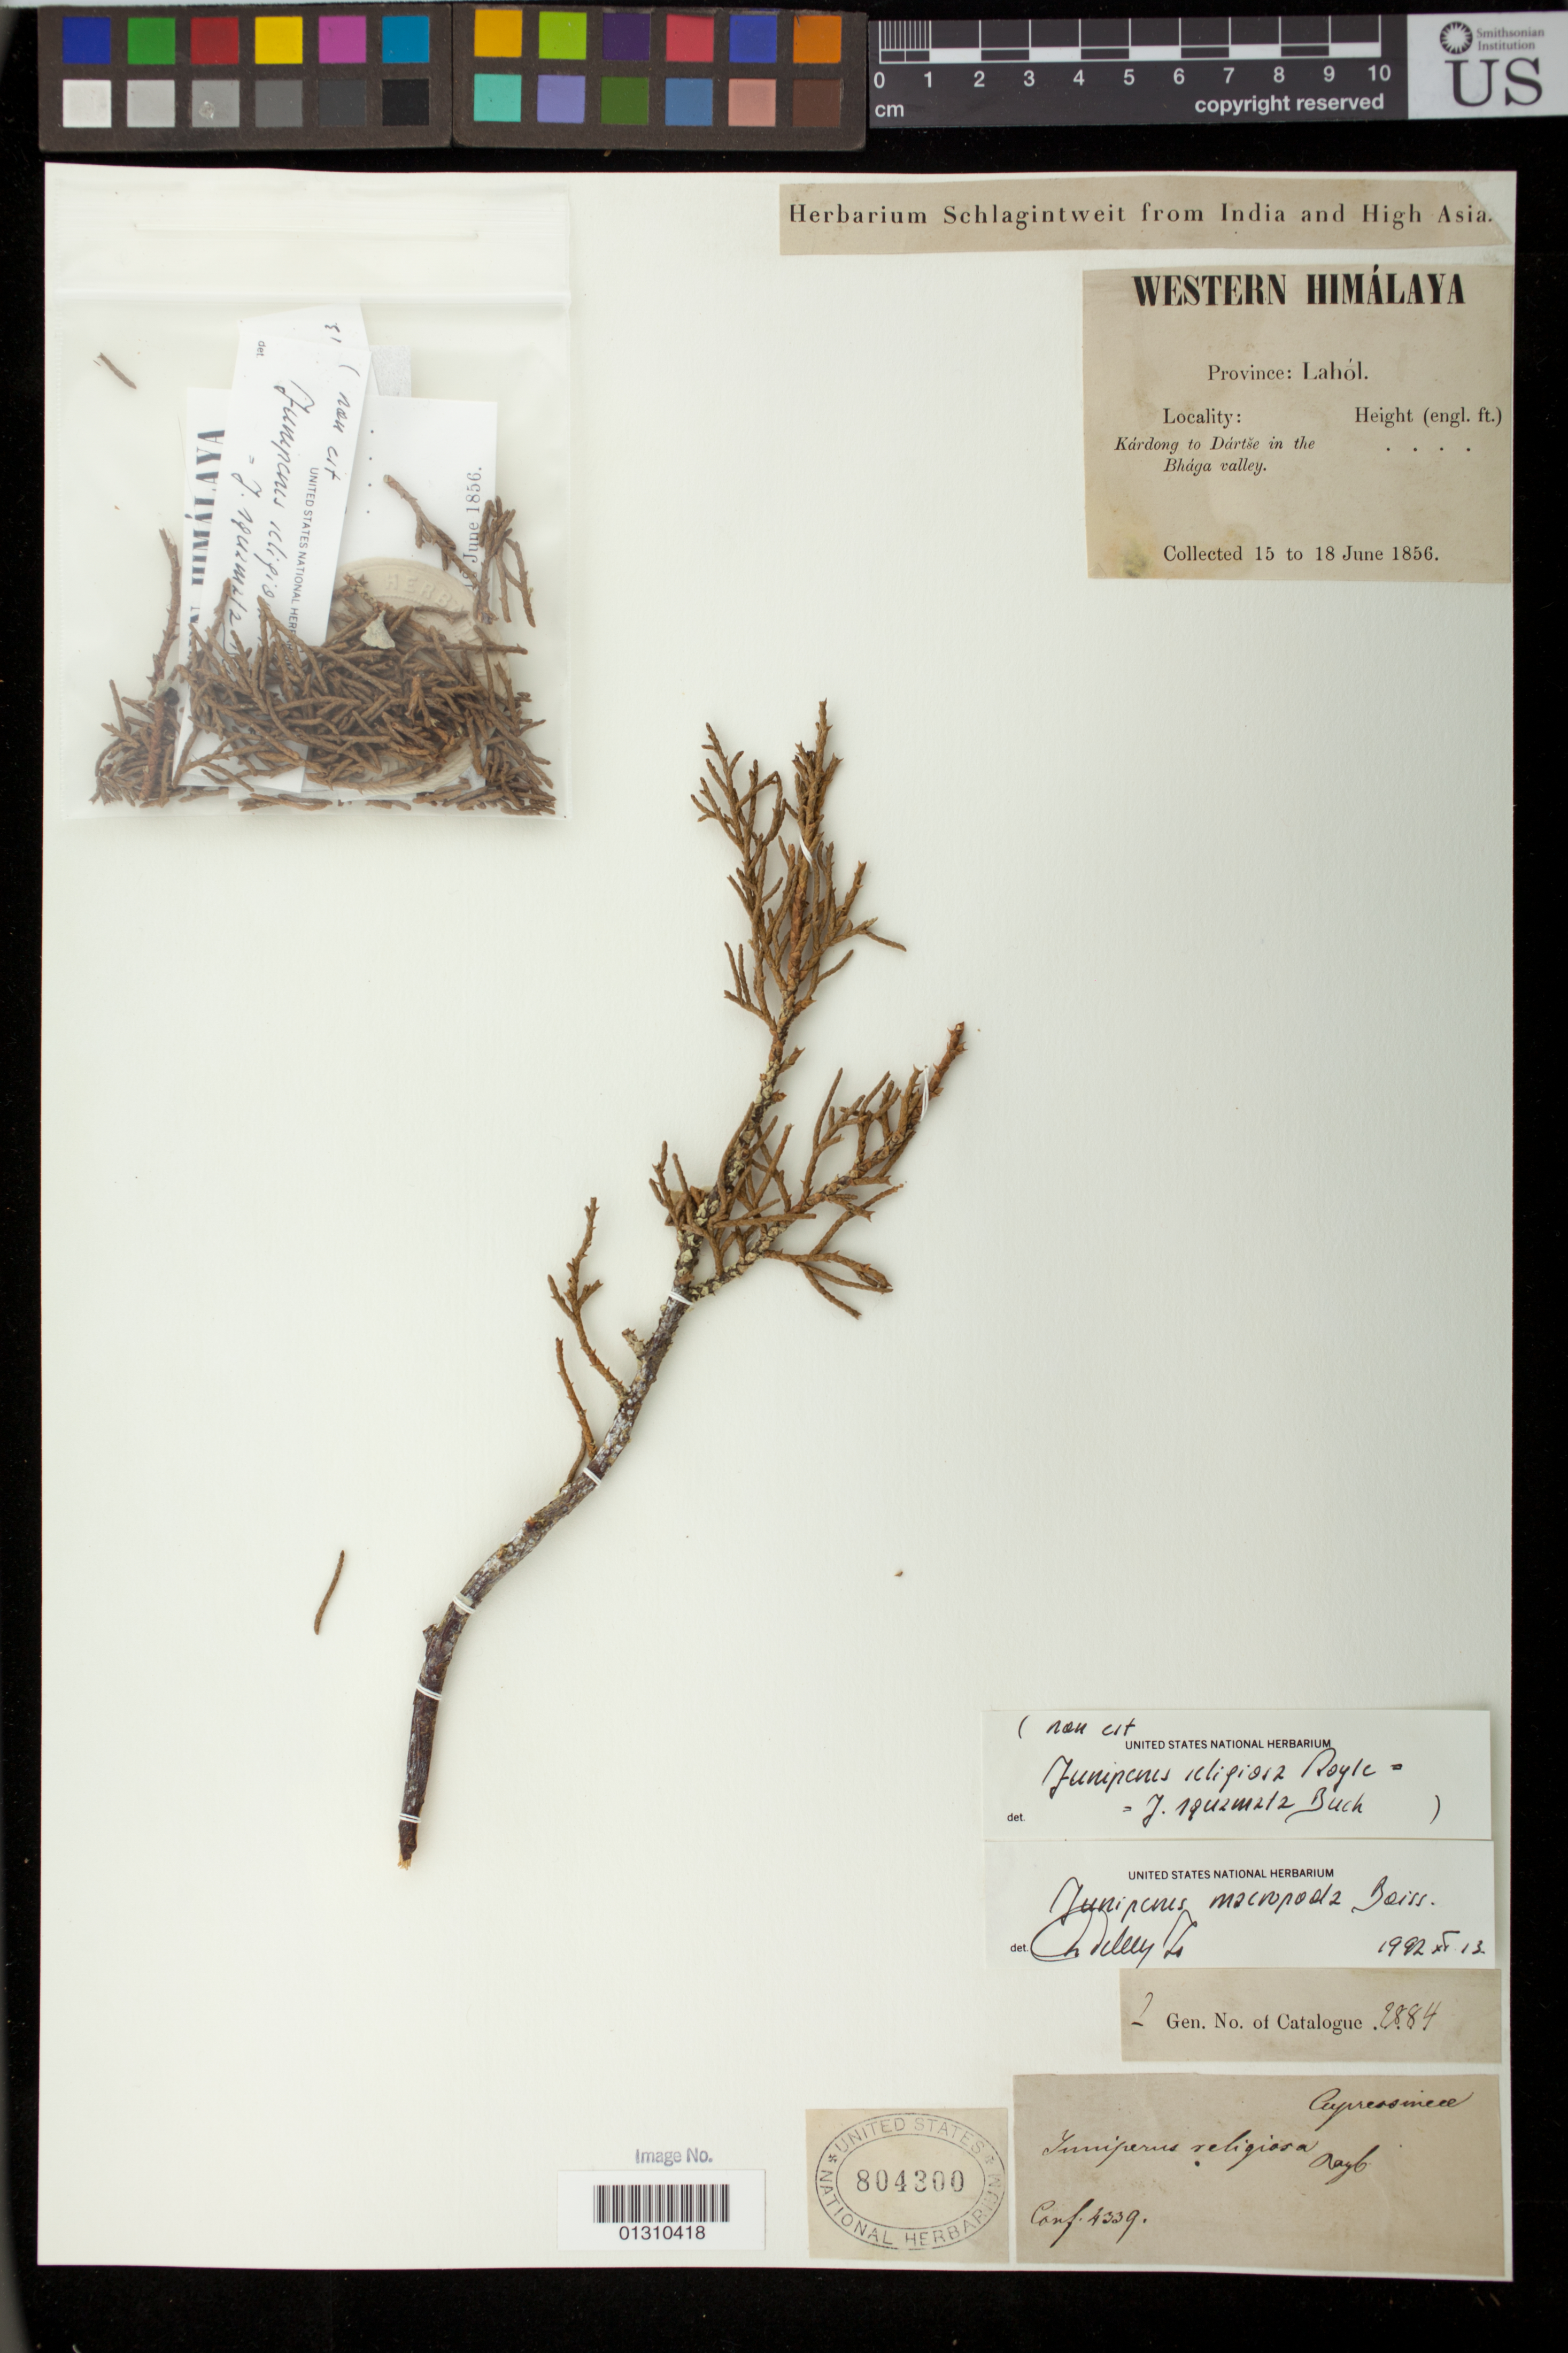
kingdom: Plantae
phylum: Tracheophyta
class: Pinopsida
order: Pinales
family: Cupressaceae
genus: Juniperus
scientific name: Juniperus macropoda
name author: Boiss.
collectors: ex herb. Schlagintweit from India and High Asia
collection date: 1856-06-15/1856-06-18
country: India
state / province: Himachal Pradesh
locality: Western Himálaya; Province: Lahol; Kárdong to Dártse in the Bhága valley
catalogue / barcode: US 804300